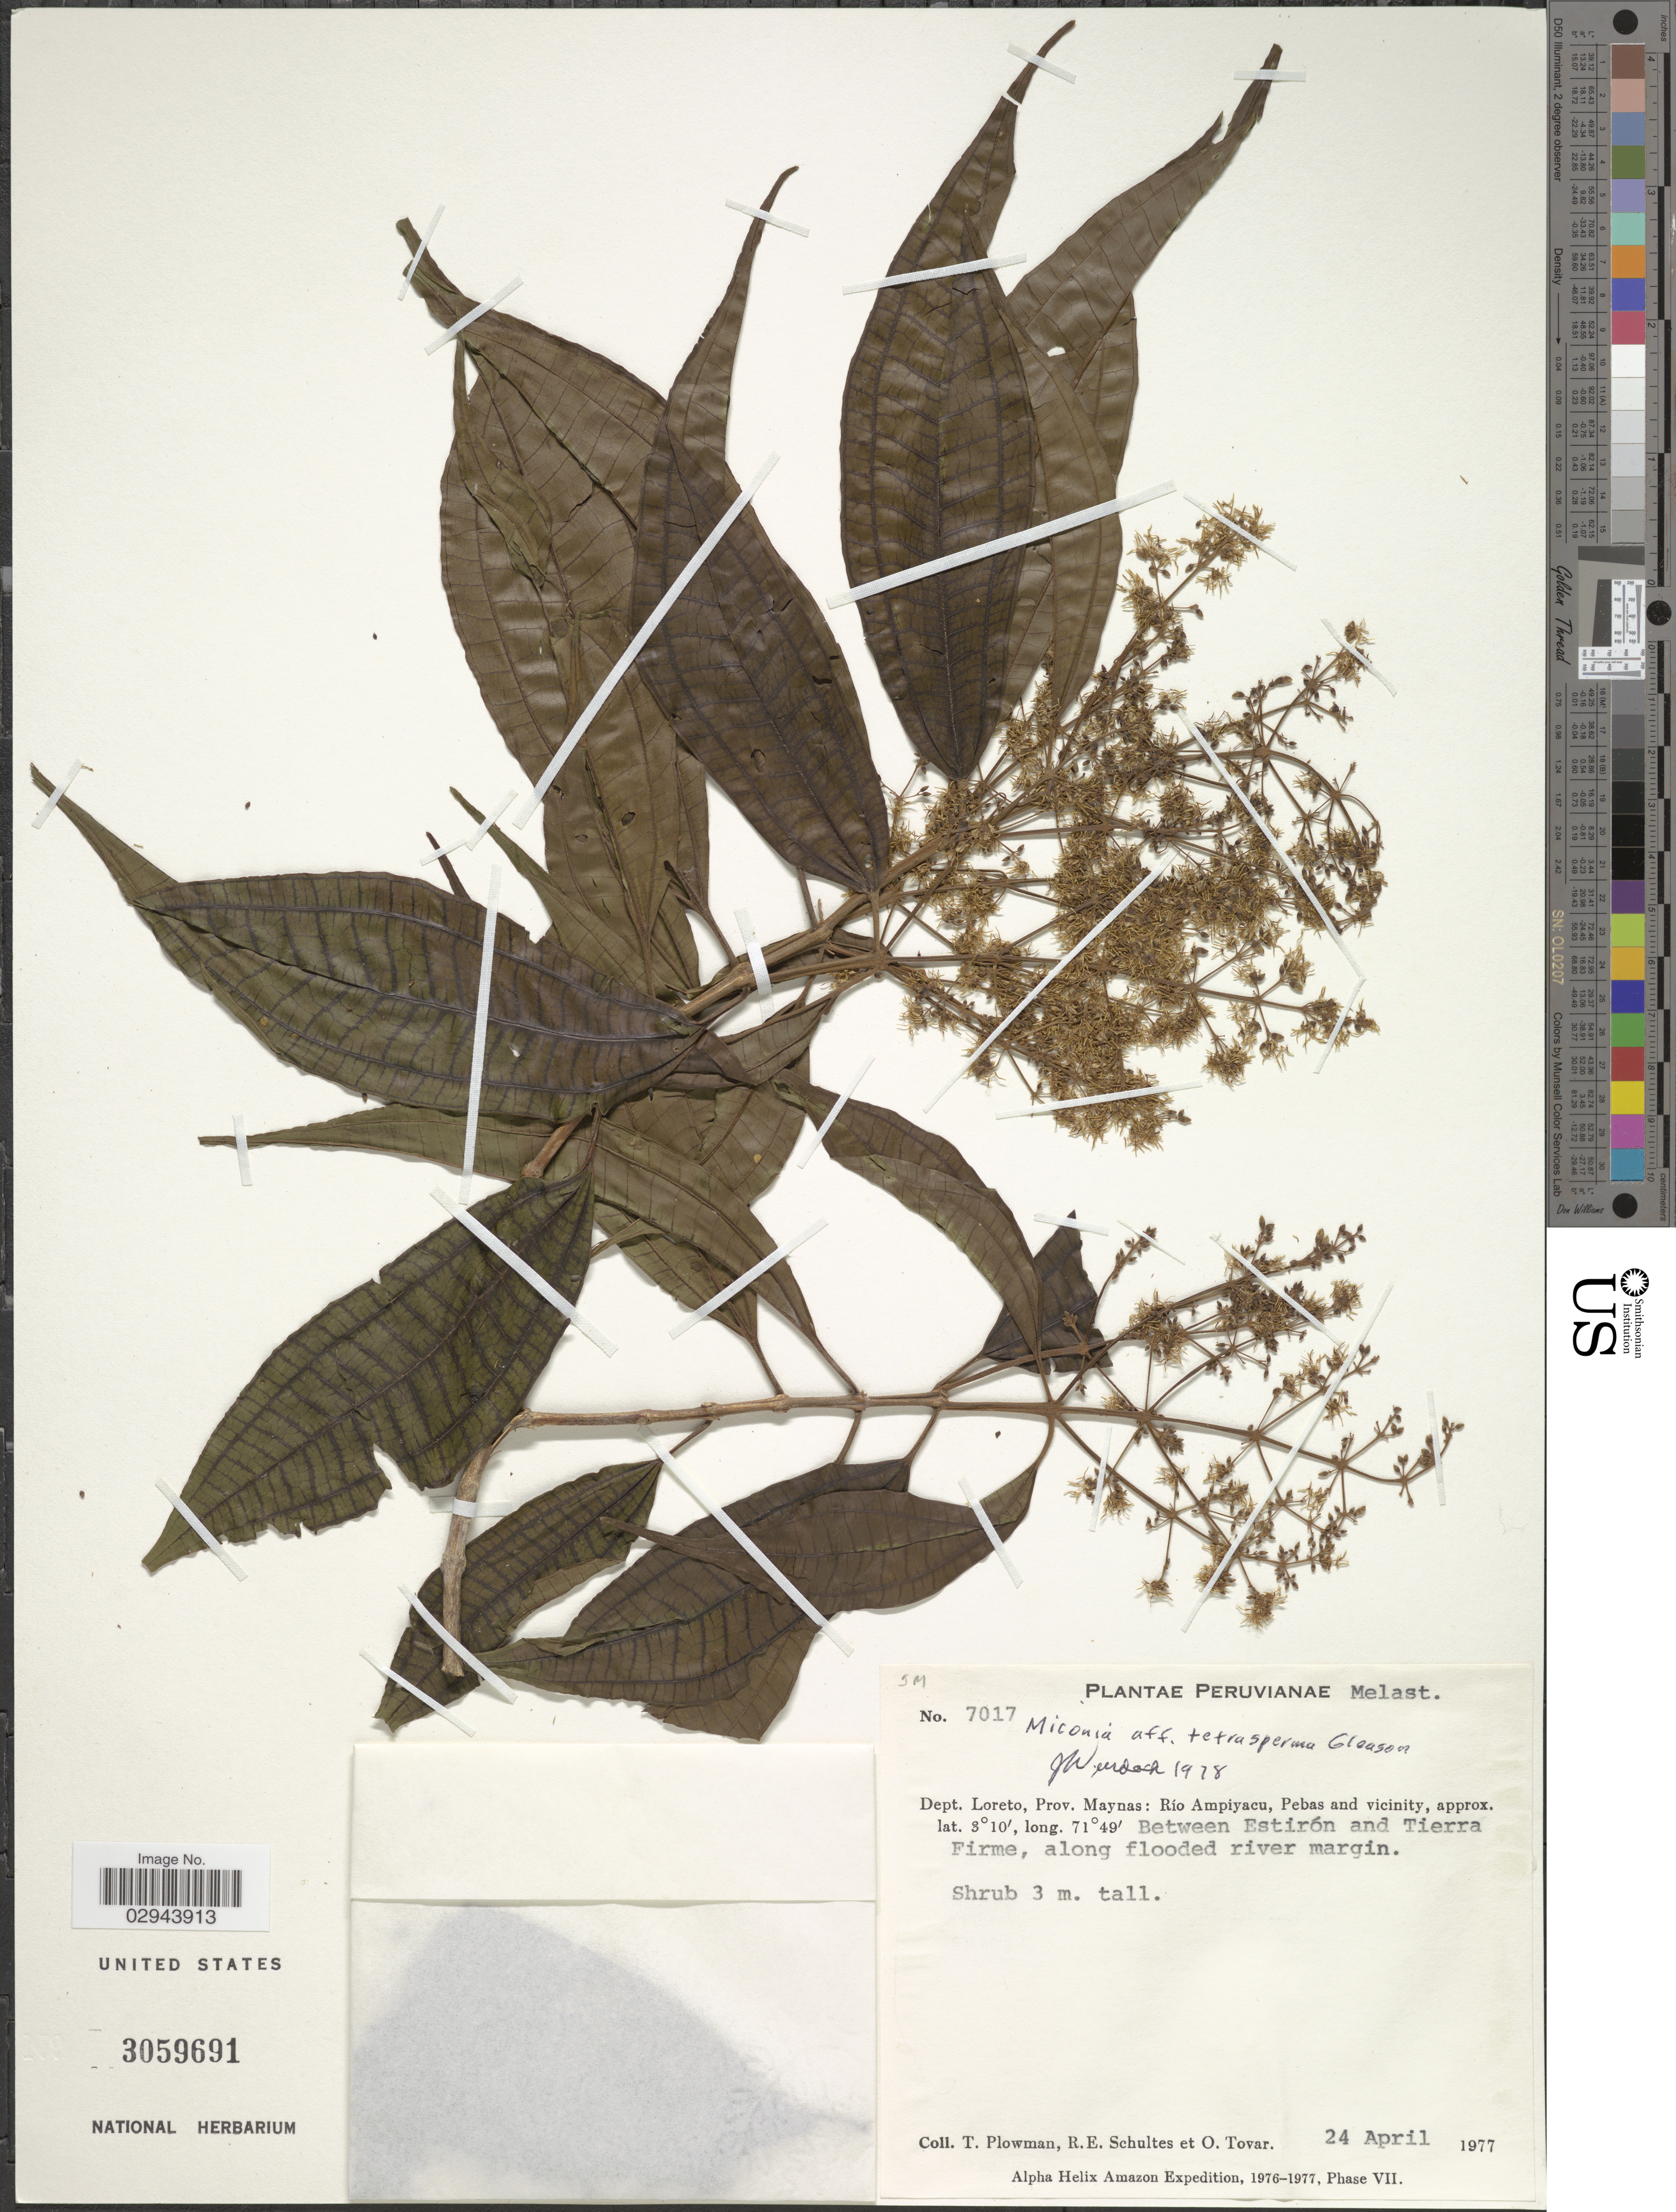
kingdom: Plantae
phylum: Tracheophyta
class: Magnoliopsida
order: Myrtales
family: Melastomataceae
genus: Miconia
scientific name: Miconia tetrasperma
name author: Gleason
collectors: T. Plowman, R. E. Schultes & Ó. Tovar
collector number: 7017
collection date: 1977-04-24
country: Peru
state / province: Loreto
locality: Dept. Loreto, Prov. Maynas, Río Ampiyacu, Pebas and vicinity, Between Estirón and Tierra Firme.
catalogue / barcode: US 3059691